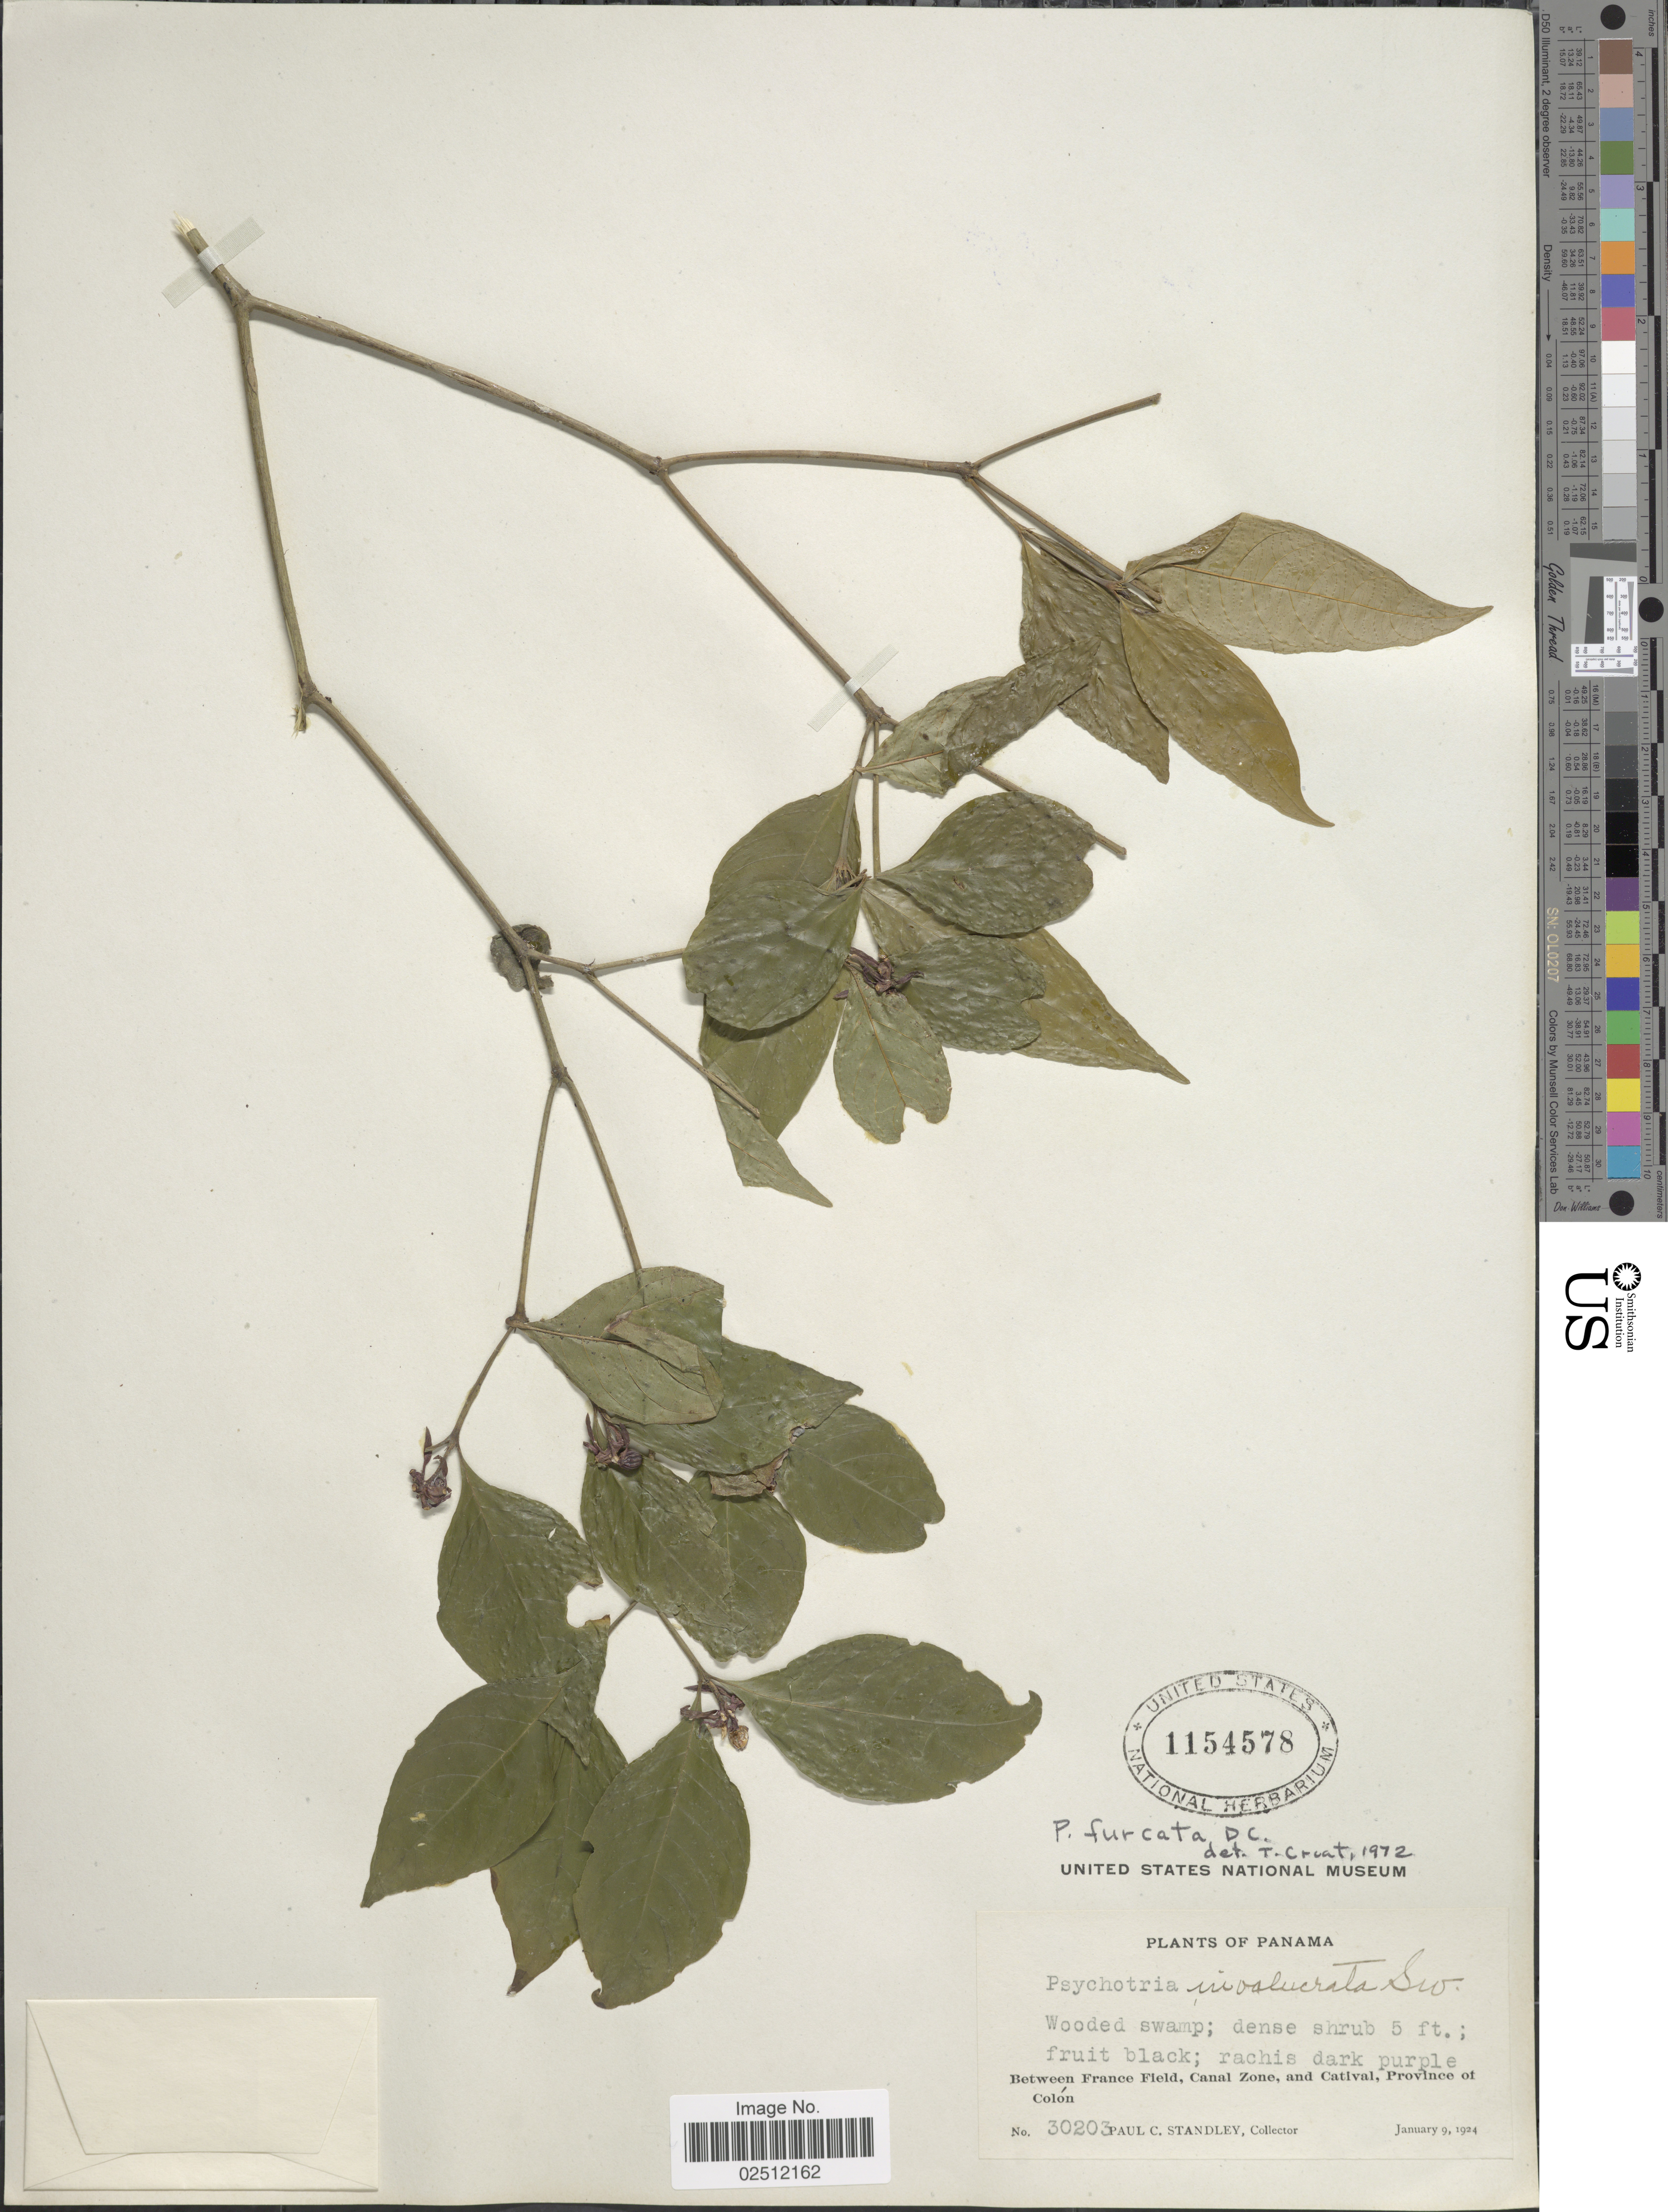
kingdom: Plantae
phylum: Tracheophyta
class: Magnoliopsida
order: Gentianales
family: Rubiaceae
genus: Psychotria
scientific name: Psychotria furcata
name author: DC.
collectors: P. C. Standley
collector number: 30203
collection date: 1924-01-09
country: Panama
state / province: Colón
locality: Wooded swamp; Between France Field, Canal Zone, and Catival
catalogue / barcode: US 1154578